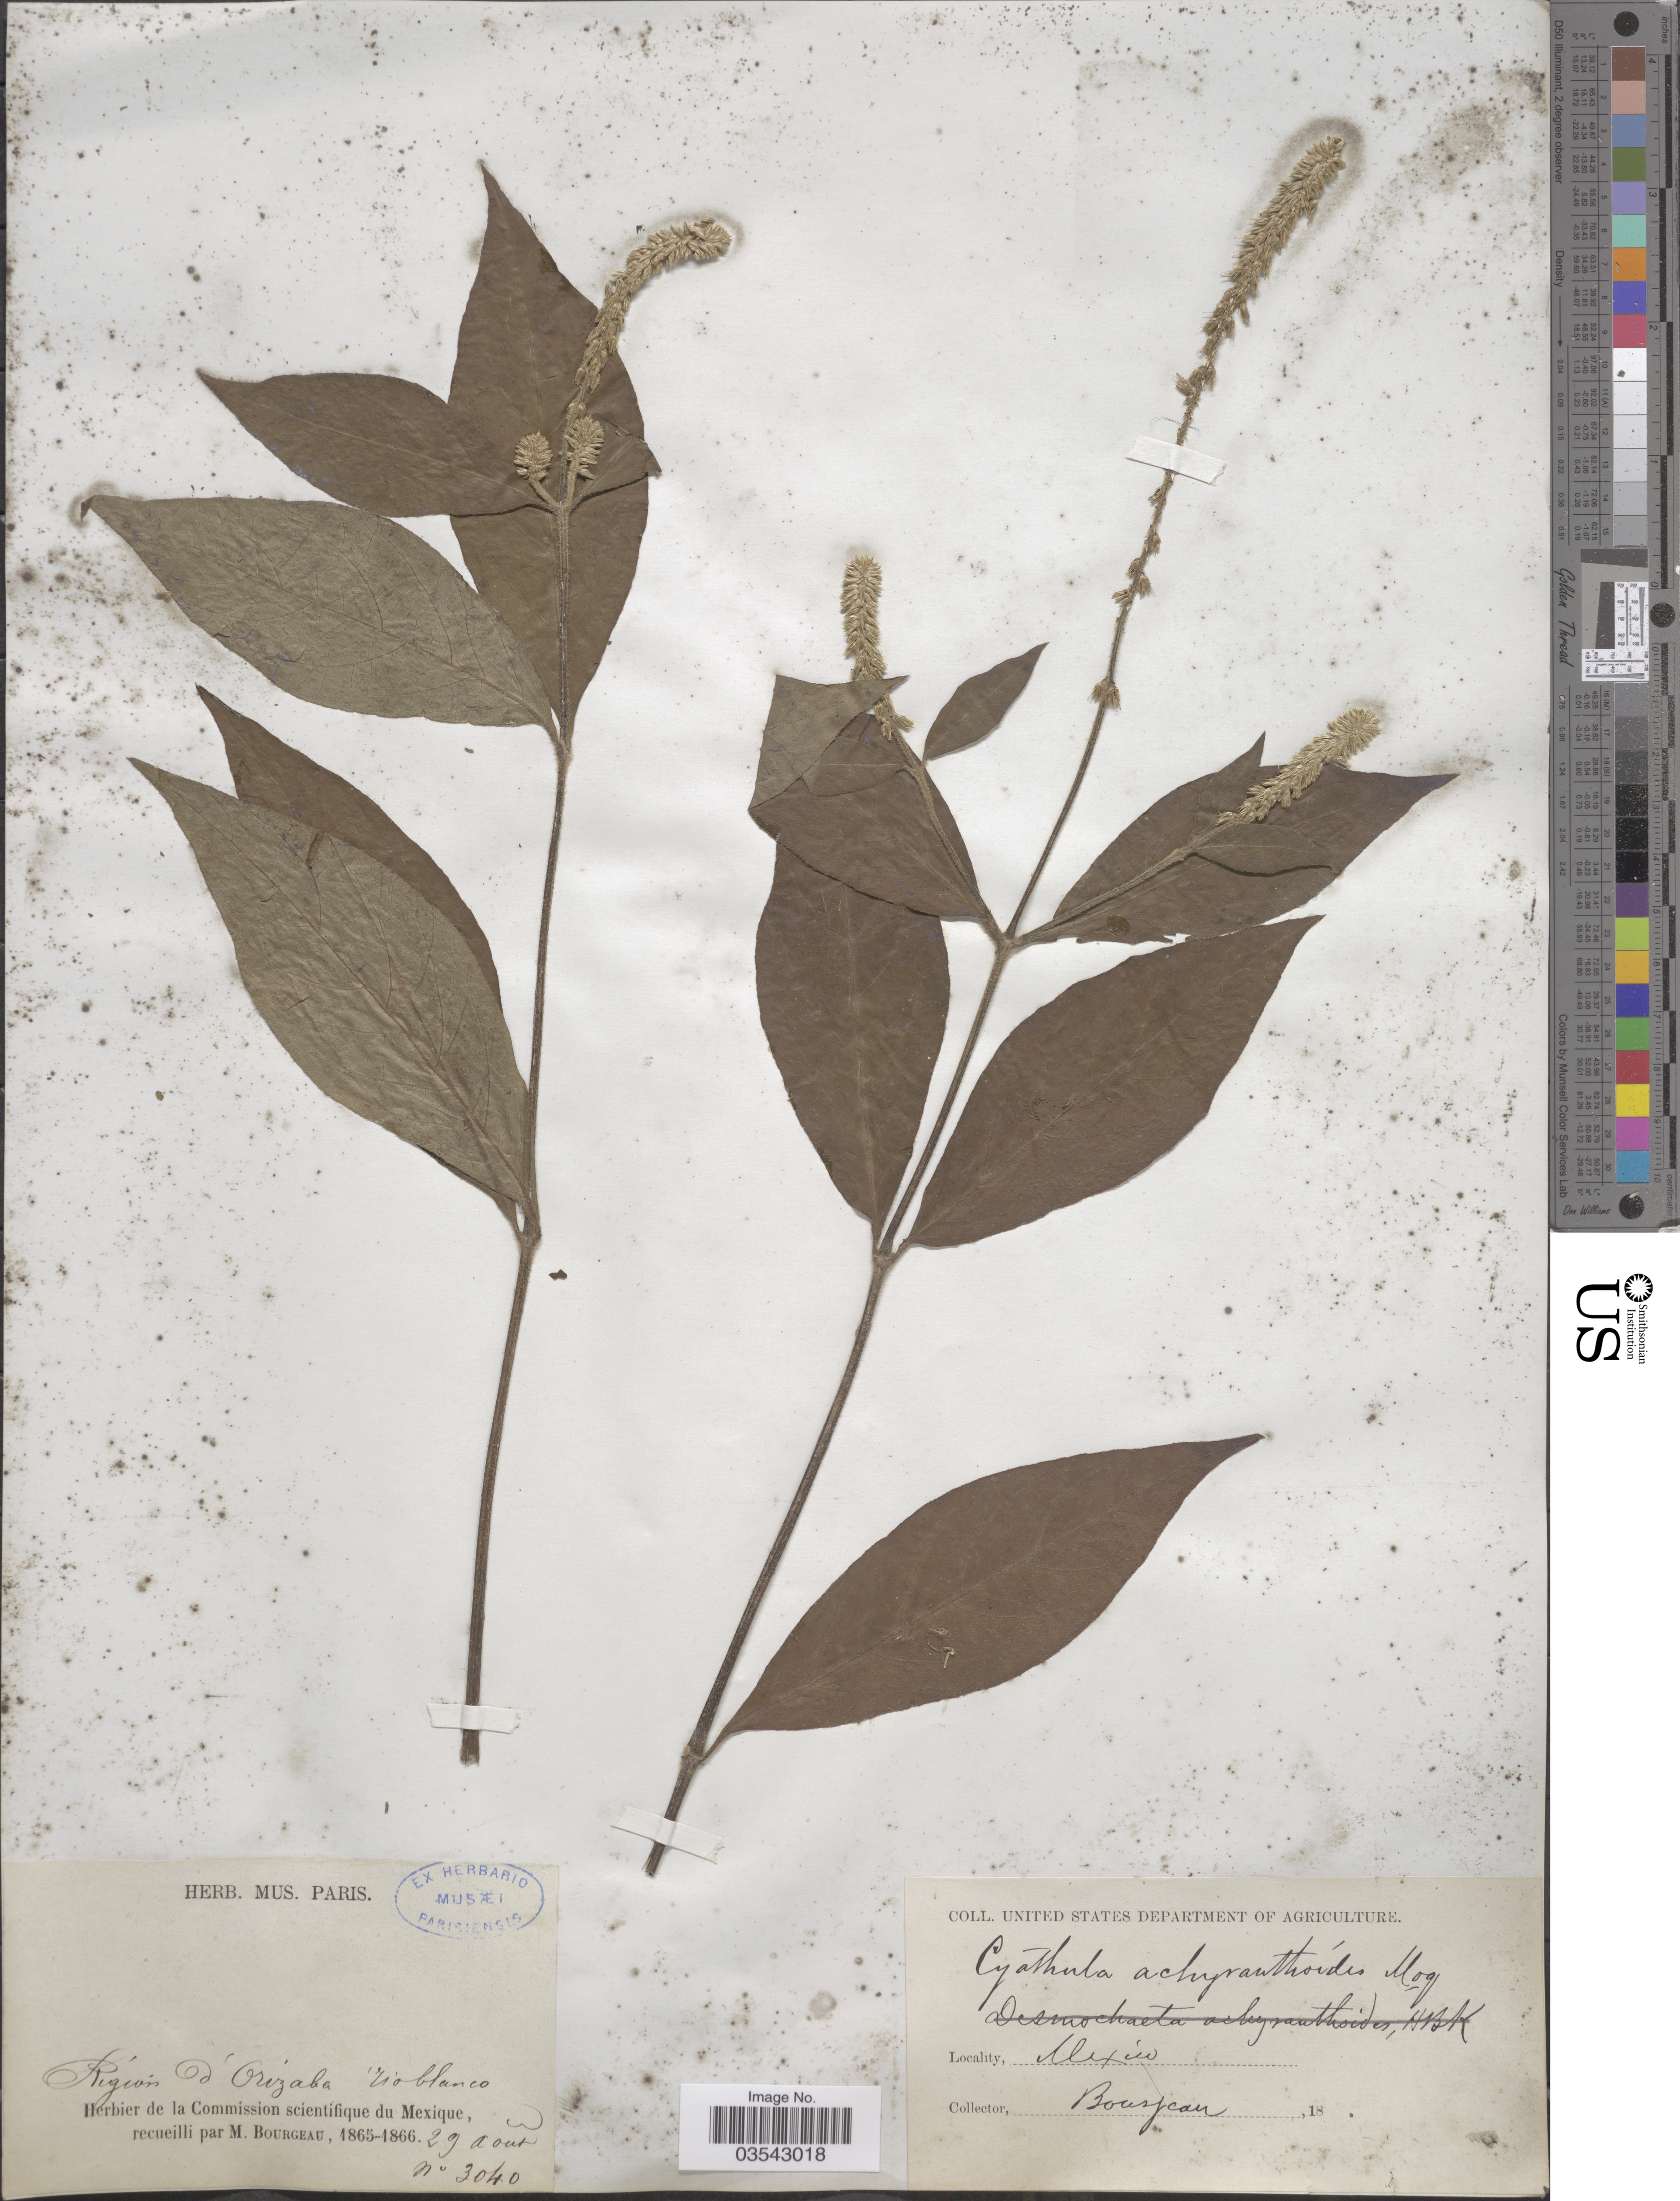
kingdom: Plantae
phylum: Tracheophyta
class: Magnoliopsida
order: Caryophyllales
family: Amaranthaceae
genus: Cyathula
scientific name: Cyathula achyranthoides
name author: (Kunth) Moq.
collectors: M. Bourgeau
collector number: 3040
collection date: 1865-08-29/1966-08-29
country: Mexico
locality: Région d'Orizaba rio blanco.